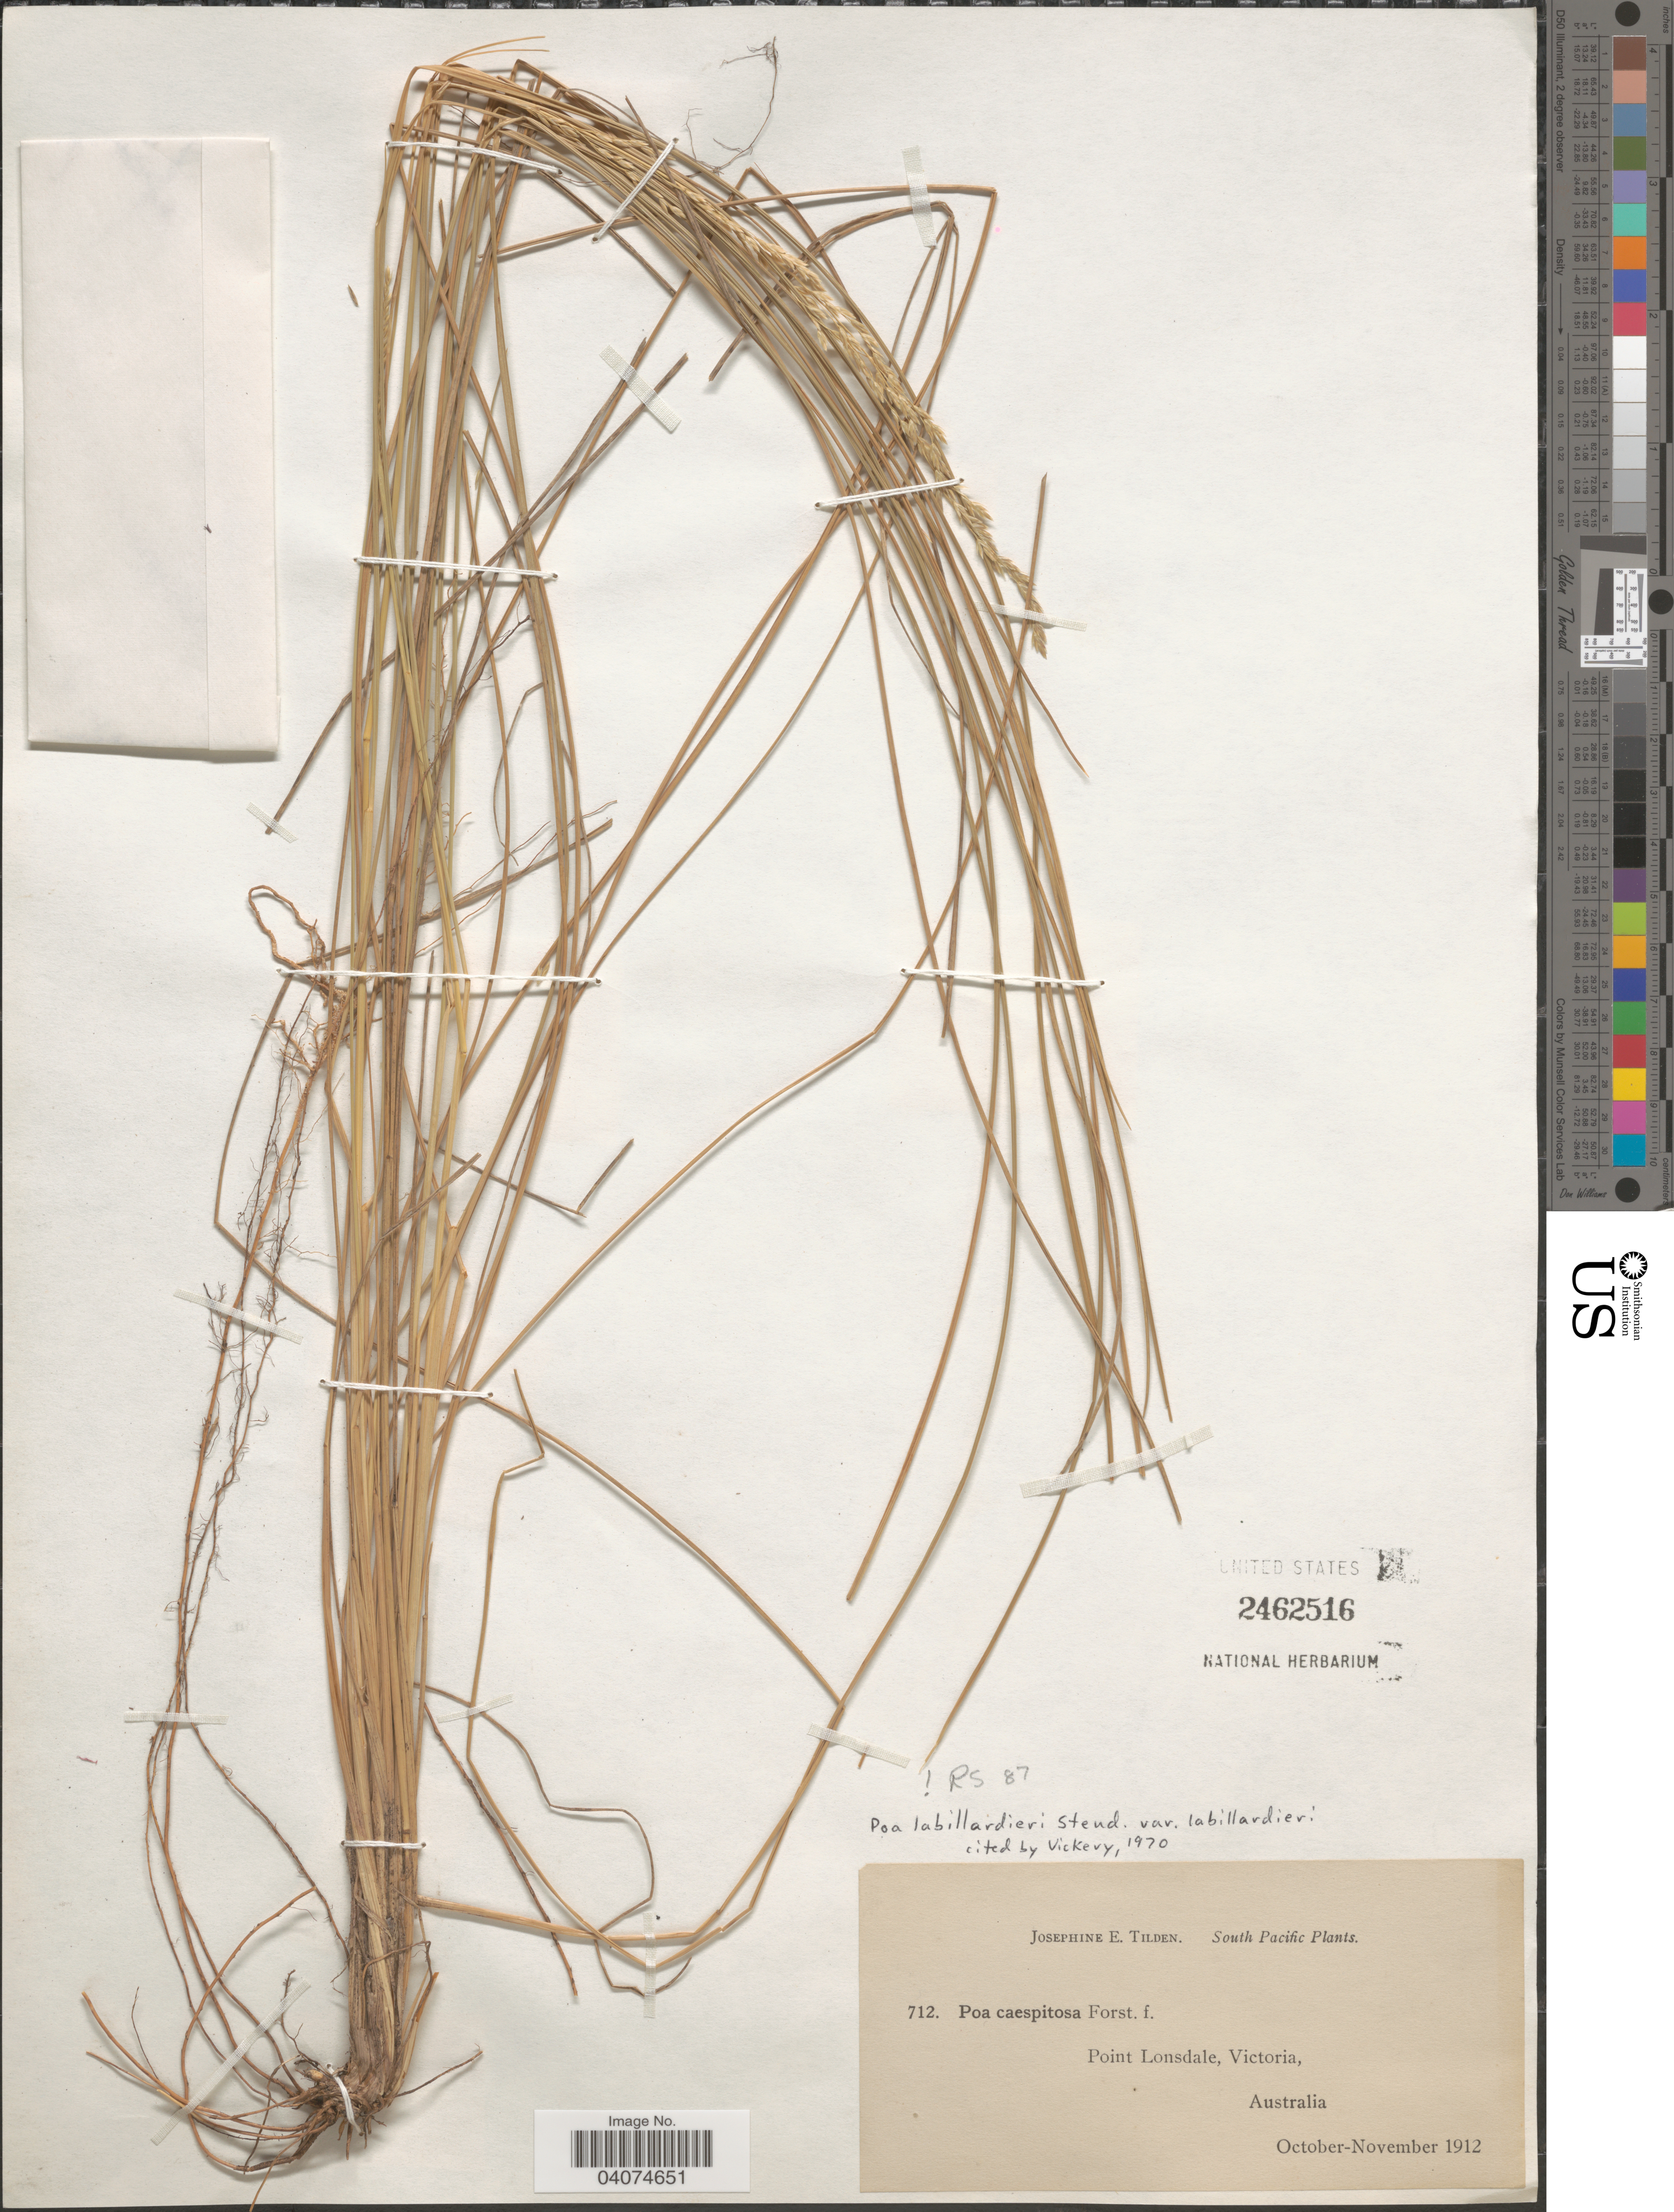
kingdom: Plantae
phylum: Tracheophyta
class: Liliopsida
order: Poales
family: Poaceae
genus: Poa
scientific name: Poa labillardierei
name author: Steud.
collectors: J. E. Tilden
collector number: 712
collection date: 1912-10/1912-11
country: Australia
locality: South Pacific. Point Lonsdale, Victoria.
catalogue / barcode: US 2462516